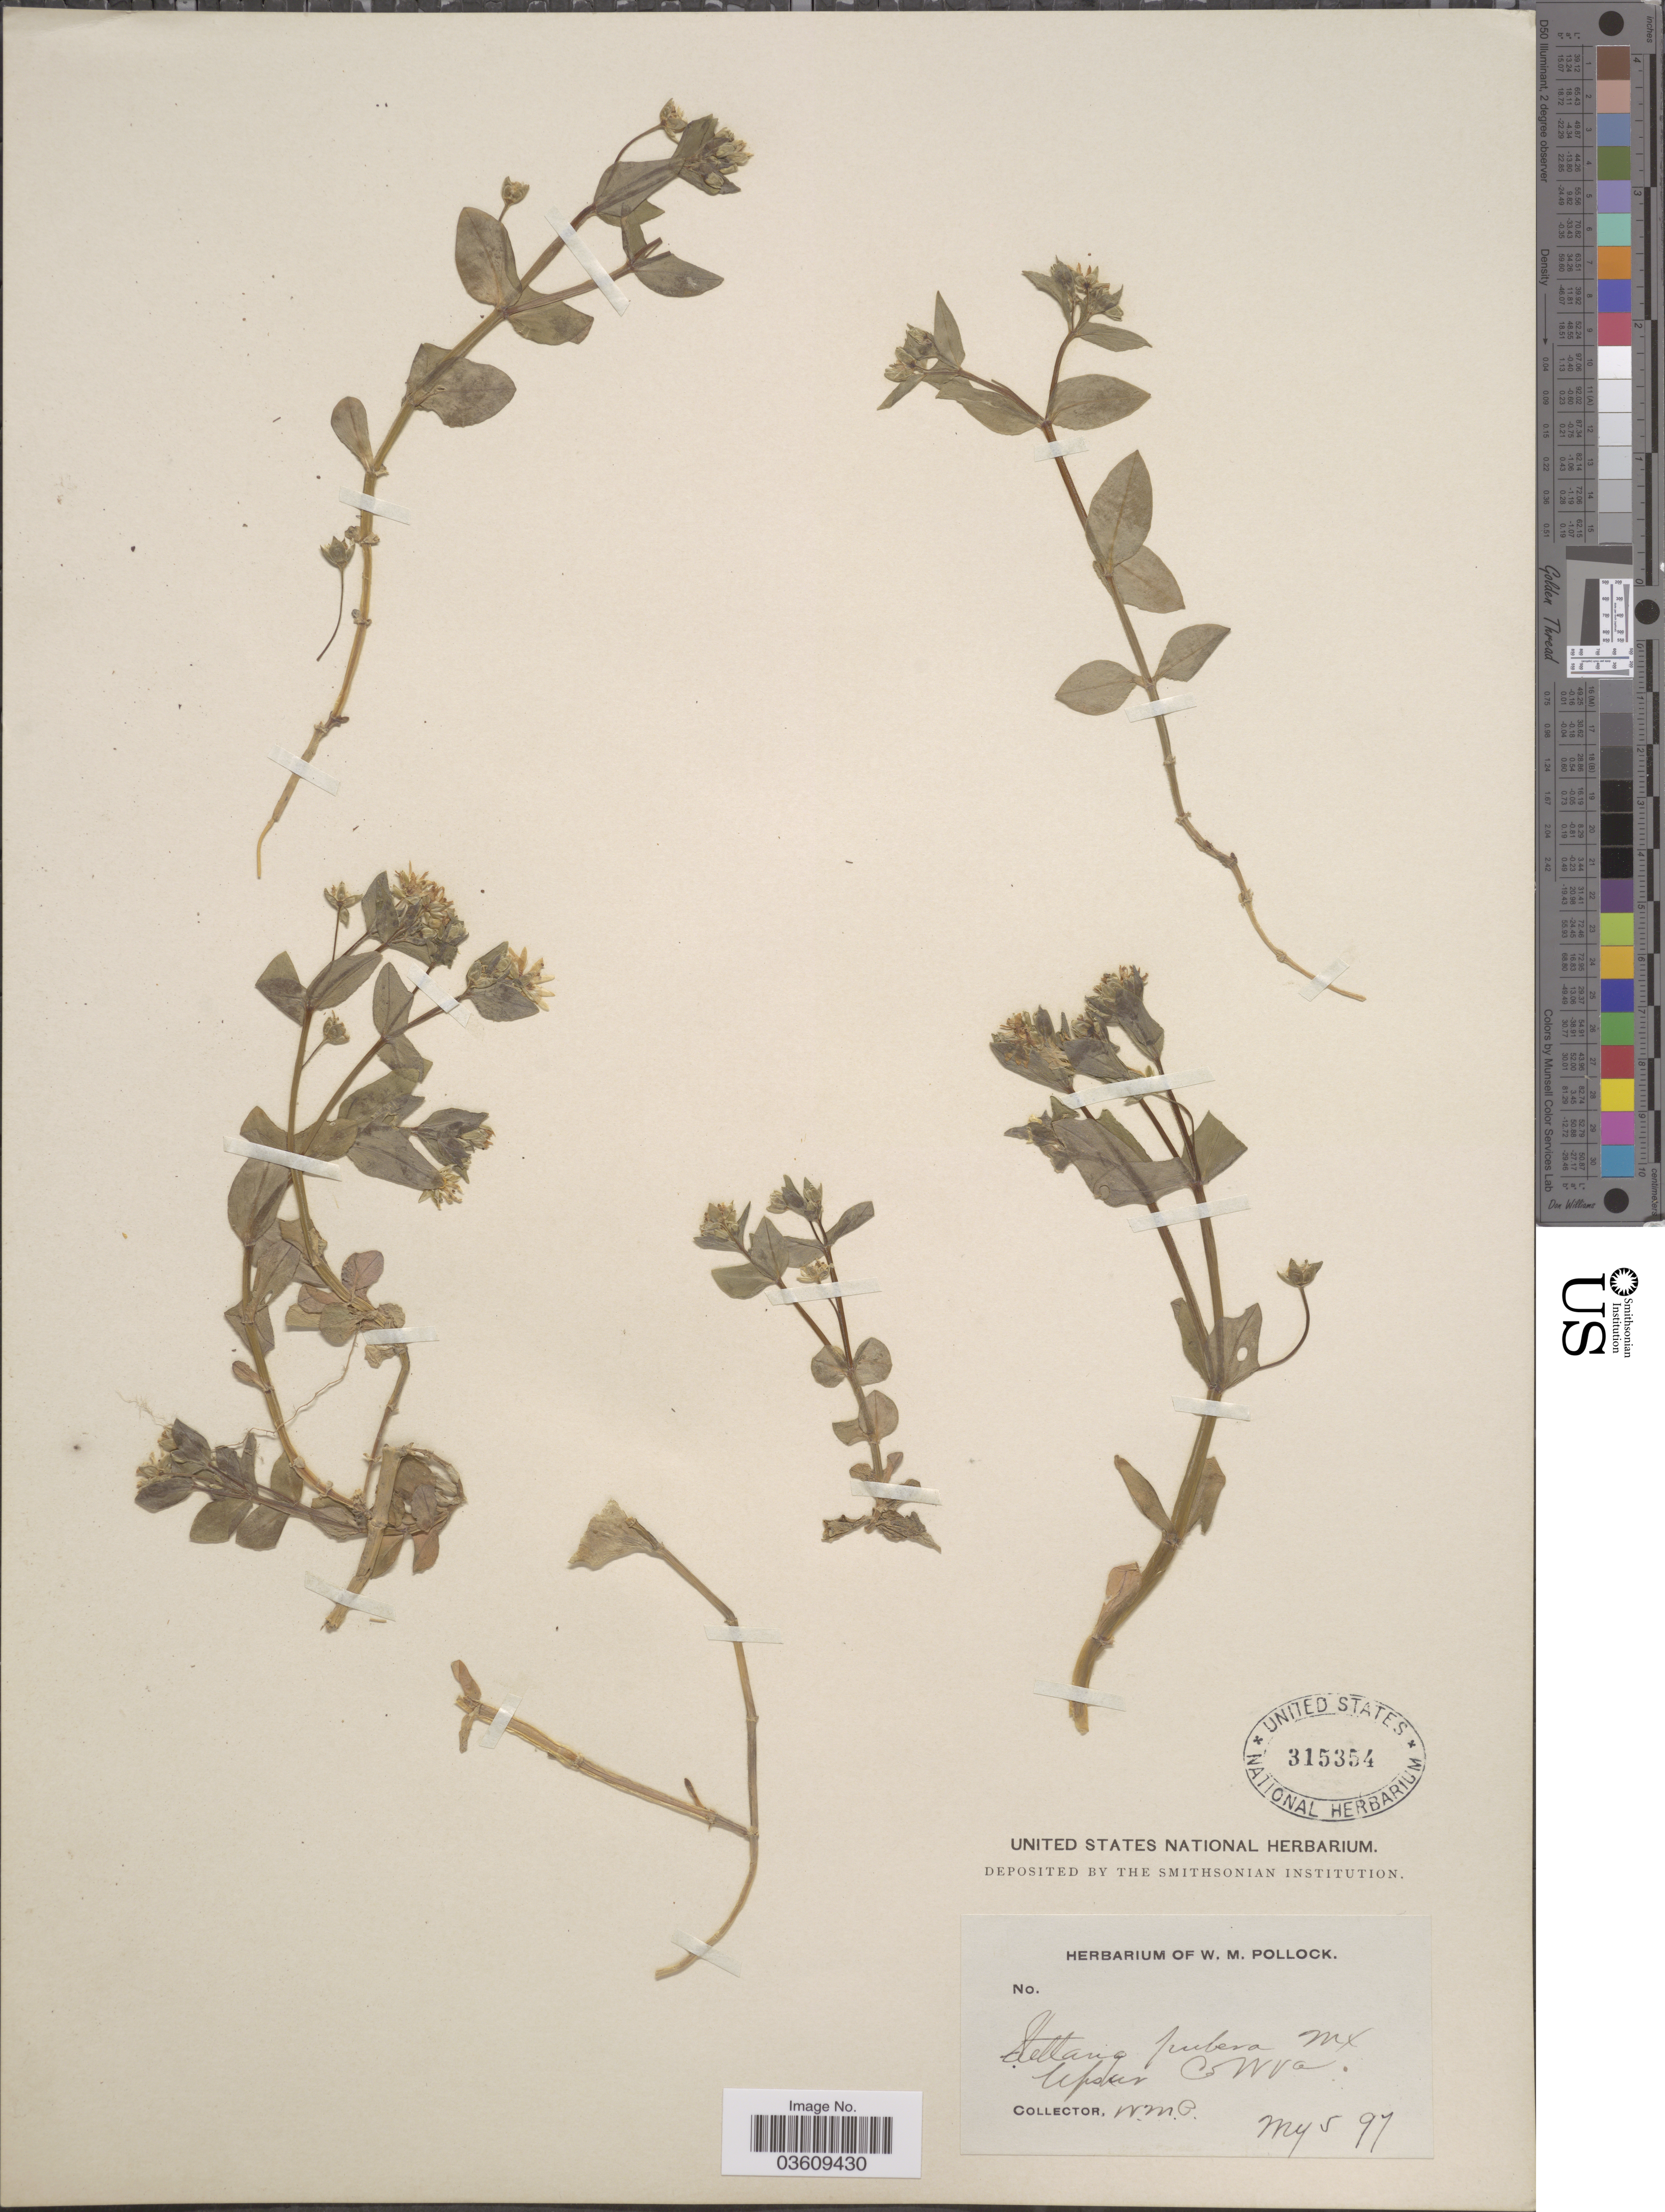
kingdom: Plantae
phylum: Tracheophyta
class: Magnoliopsida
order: Caryophyllales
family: Caryophyllaceae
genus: Stellaria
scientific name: Stellaria pubera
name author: Michx.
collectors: W. M. Pollock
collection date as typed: Transcribed d/m/y: 5/5/97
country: United States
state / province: West Virginia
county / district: Upshur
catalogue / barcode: US 315354